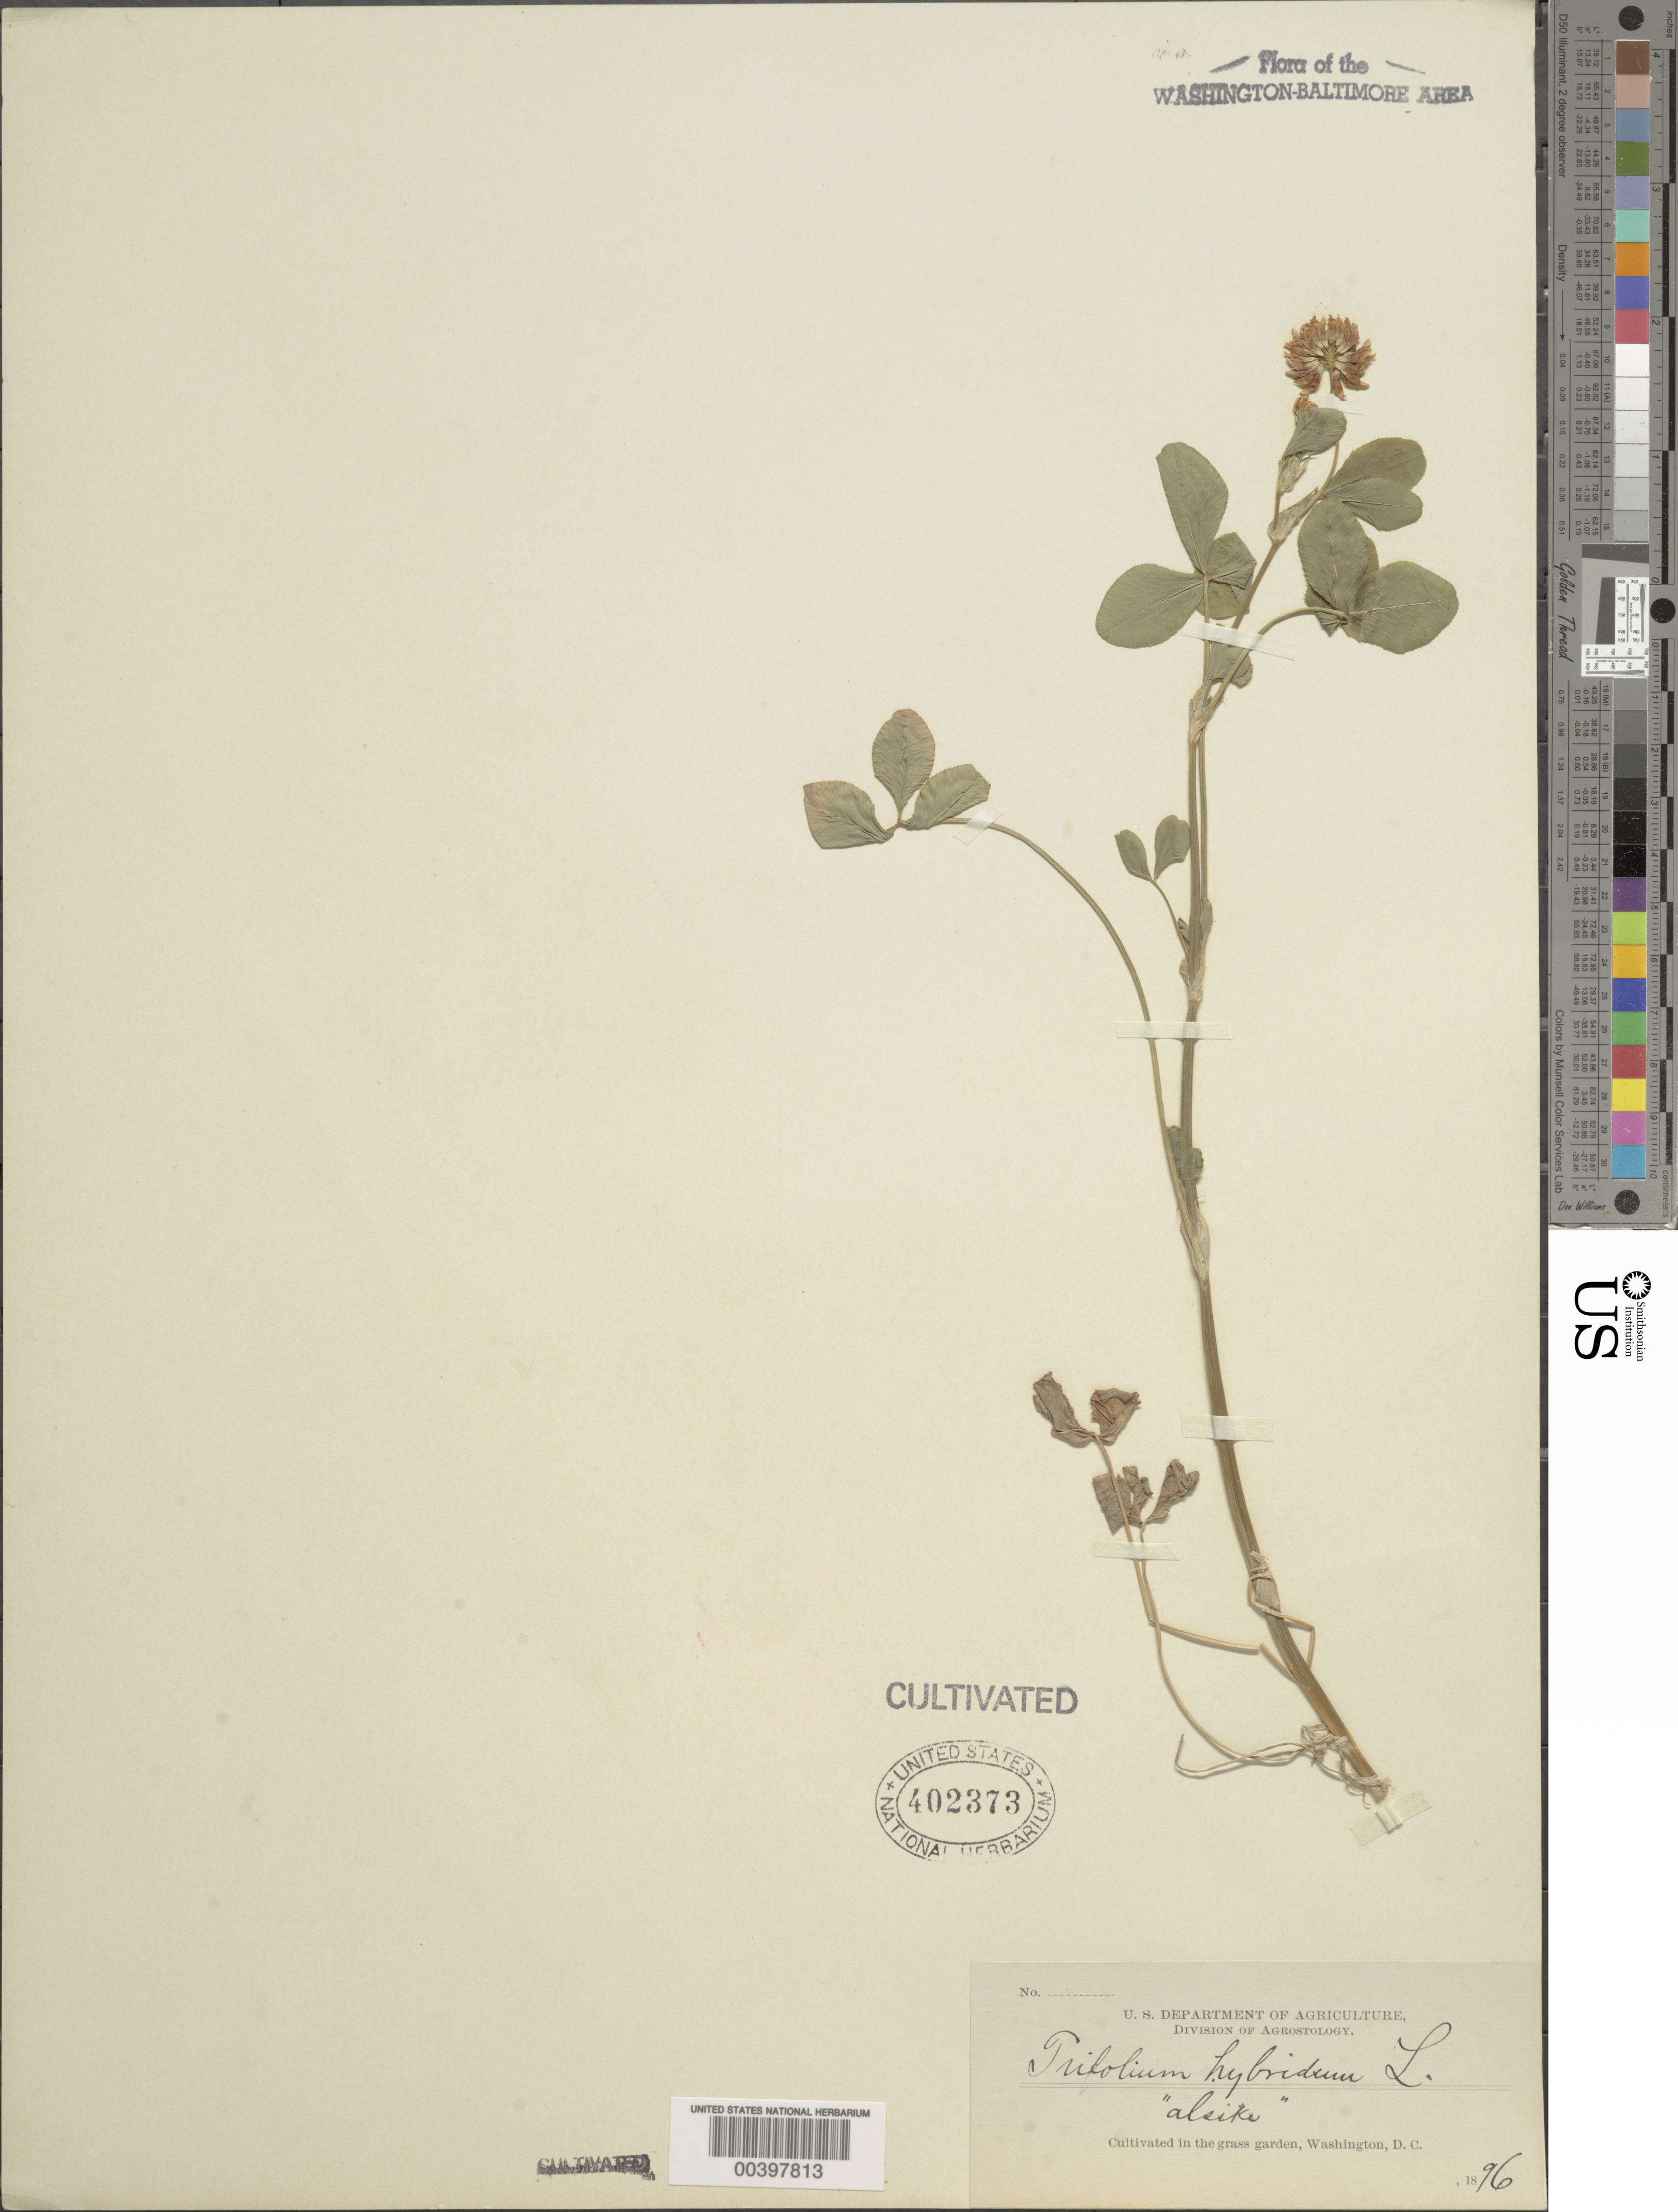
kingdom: Plantae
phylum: Tracheophyta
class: Magnoliopsida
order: Fabales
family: Fabaceae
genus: Trifolium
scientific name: Trifolium hybridum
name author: L.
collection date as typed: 1896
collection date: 1896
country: United States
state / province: District of Columbia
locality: Washington DC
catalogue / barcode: US 402373